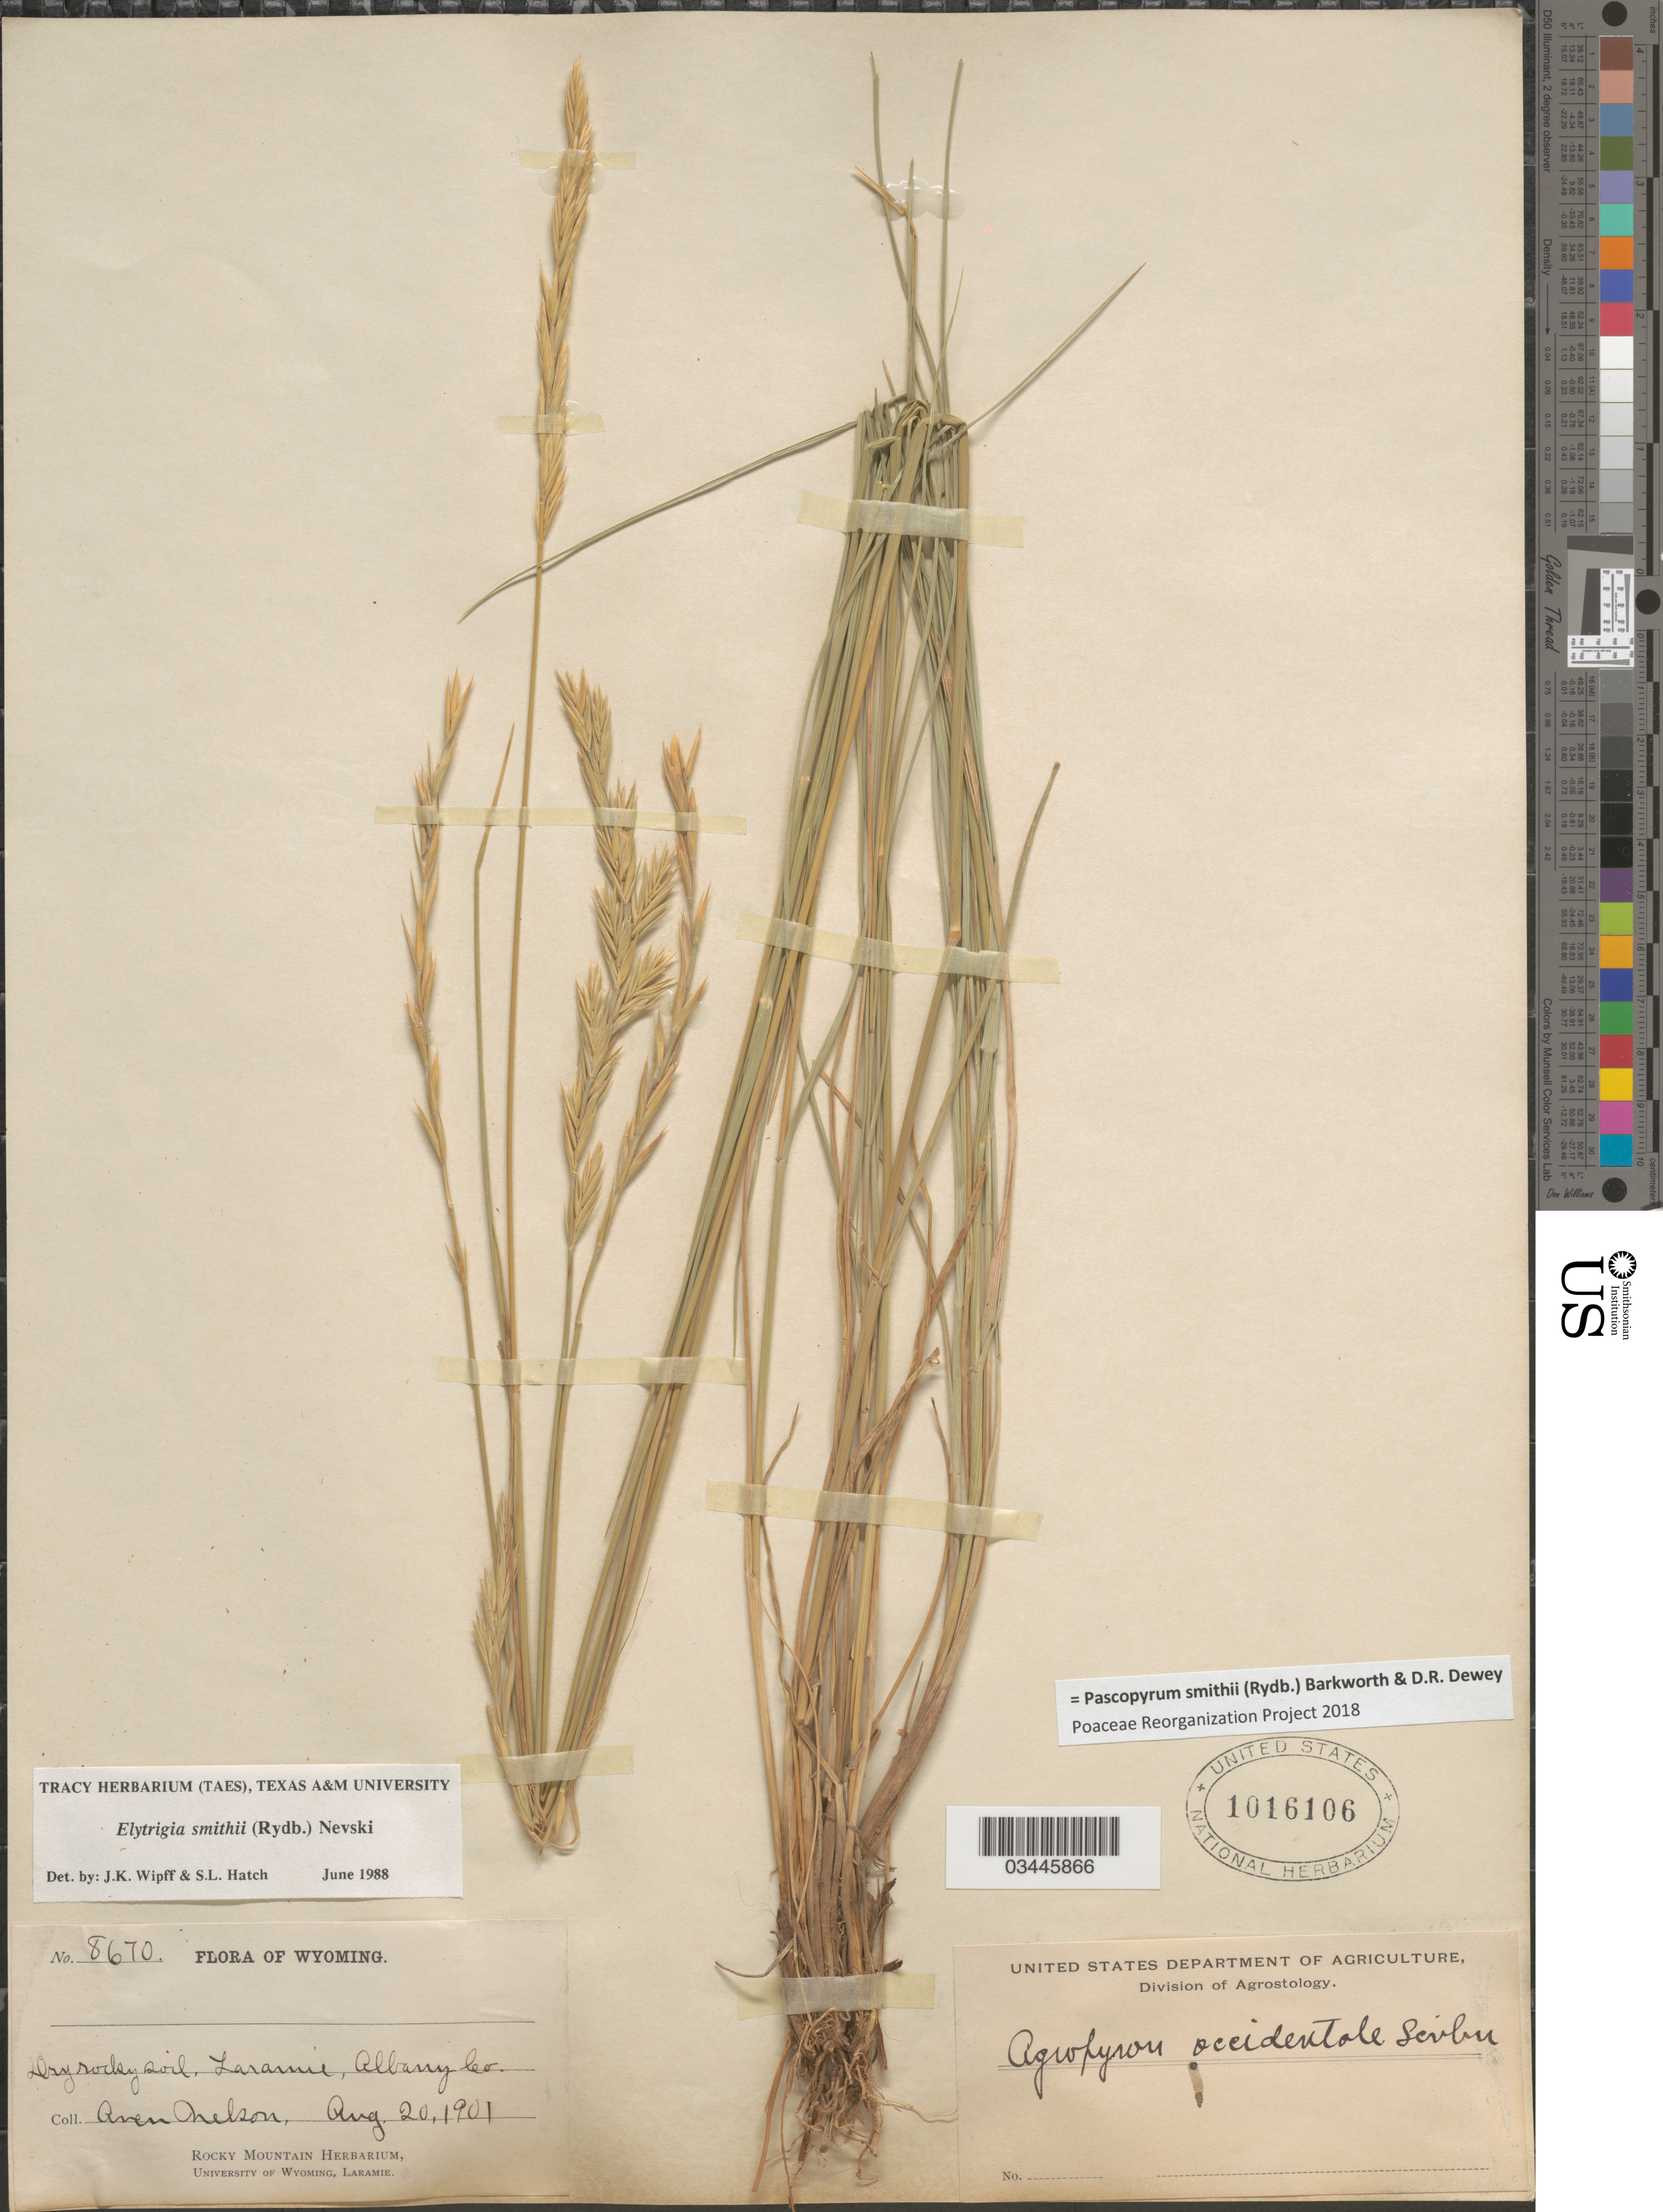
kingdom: Plantae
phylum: Tracheophyta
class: Liliopsida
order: Poales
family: Poaceae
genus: Pascopyrum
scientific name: Pascopyrum smithii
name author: (Rydb.) Barkworth & Dewey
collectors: A. Nelson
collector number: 8670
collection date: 1901-08-20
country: United States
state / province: Wyoming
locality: Dry rocky soil. Laramie, Albany Co.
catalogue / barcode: US 1016106